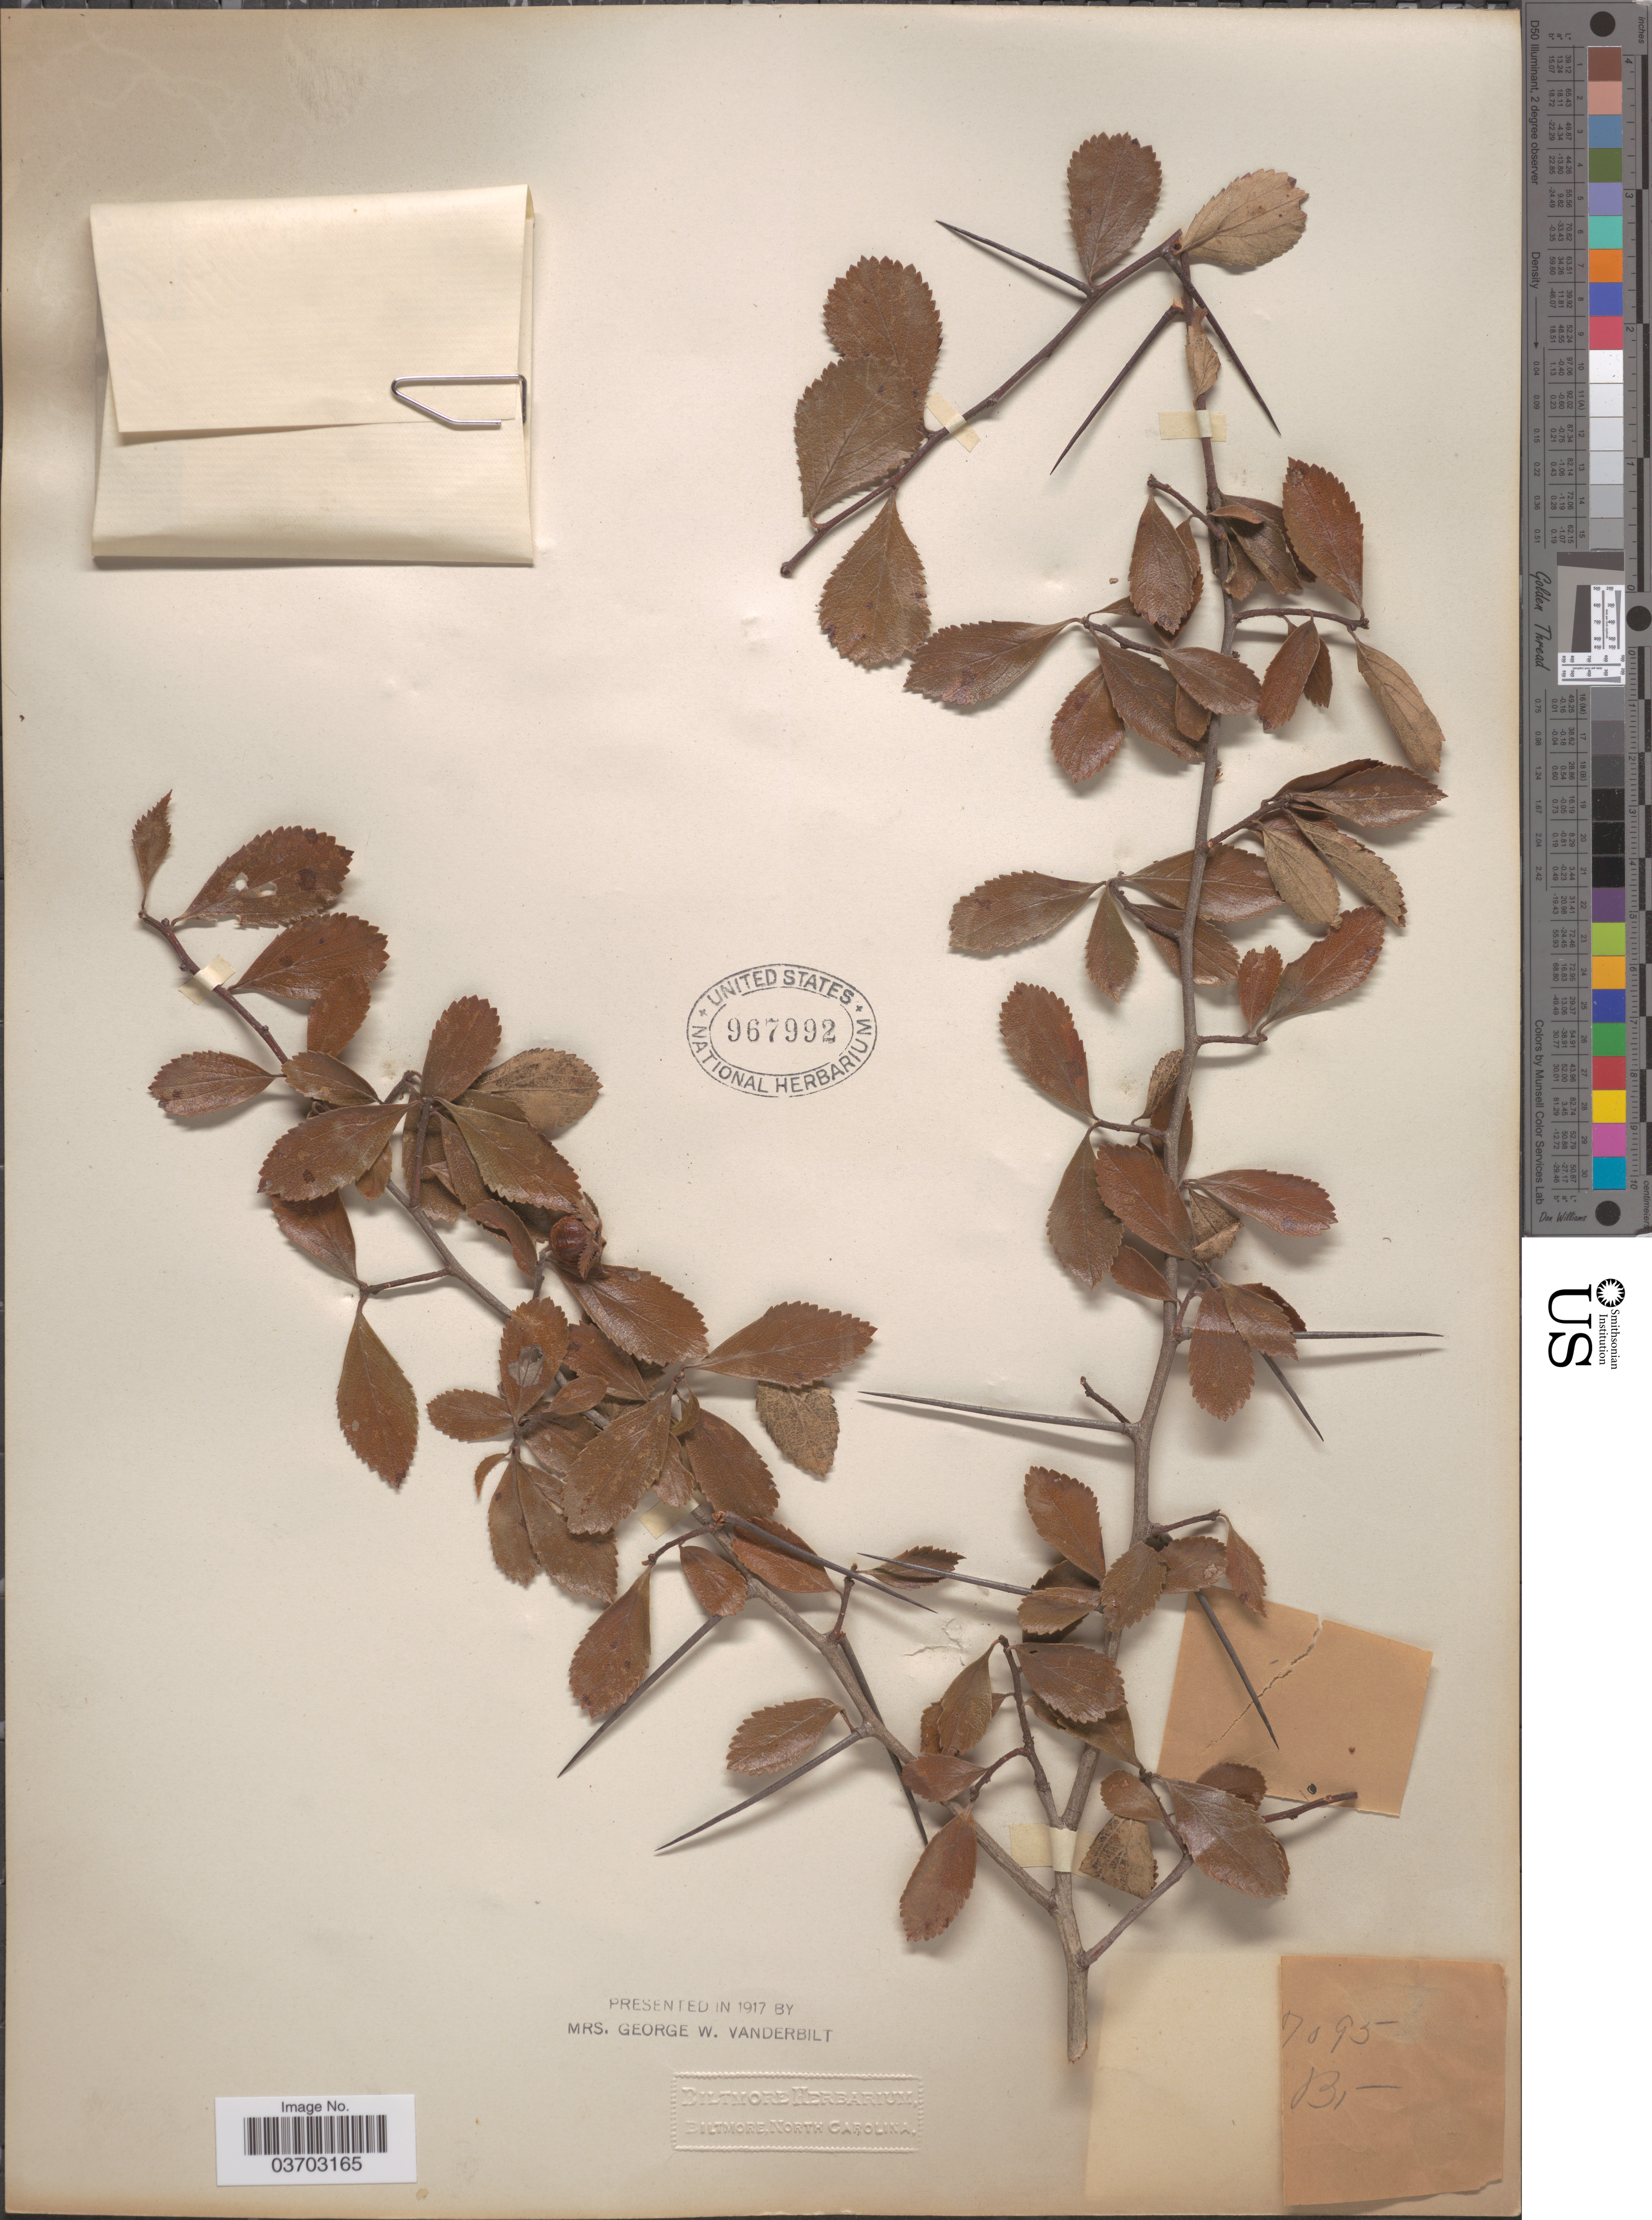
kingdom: Plantae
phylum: Tracheophyta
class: Magnoliopsida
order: Rosales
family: Rosaceae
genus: Crataegus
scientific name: Crataegus sp.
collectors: ex herb. Biltmore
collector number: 7095B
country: United States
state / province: North Carolina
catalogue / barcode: US 967992